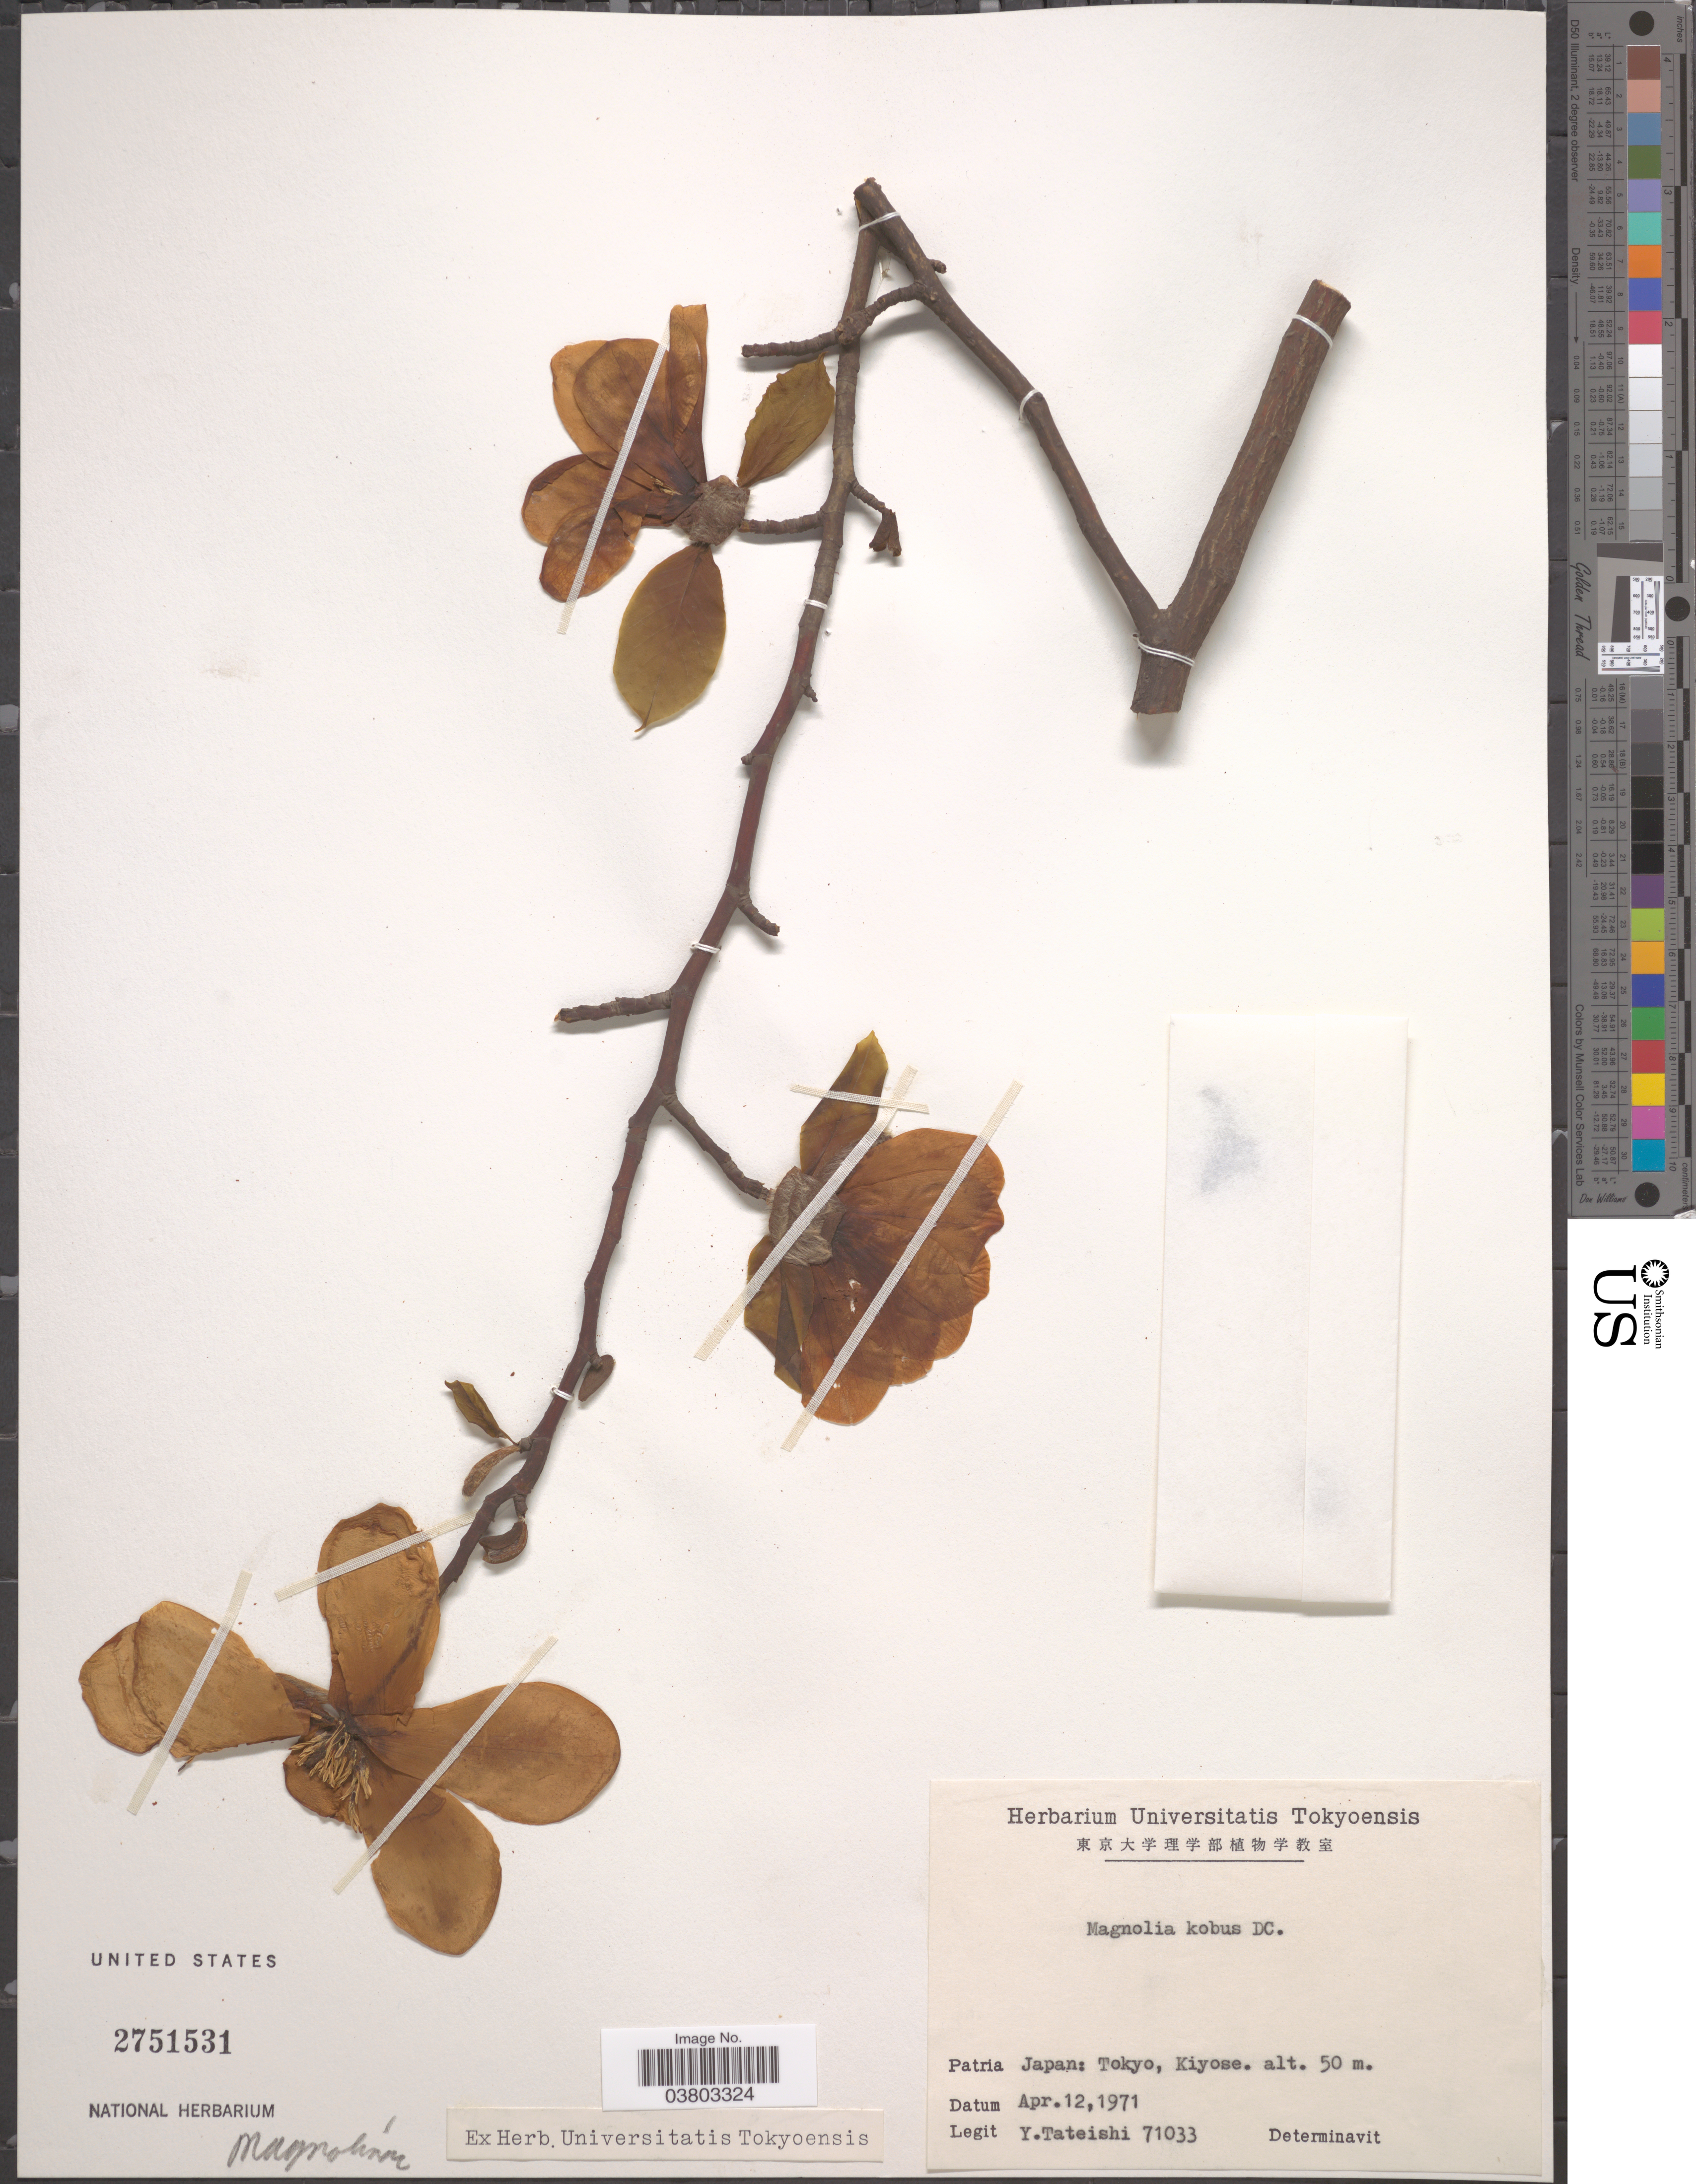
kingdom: Plantae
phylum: Tracheophyta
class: Magnoliopsida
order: Magnoliales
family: Magnoliaceae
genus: Magnolia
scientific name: Magnolia kobus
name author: DC.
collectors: Y. Tateishi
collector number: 71033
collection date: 1971-04-12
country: Japan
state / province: Tokyo, Federal City of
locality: Tokyo, Kiyose.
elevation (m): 50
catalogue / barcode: US 2751531